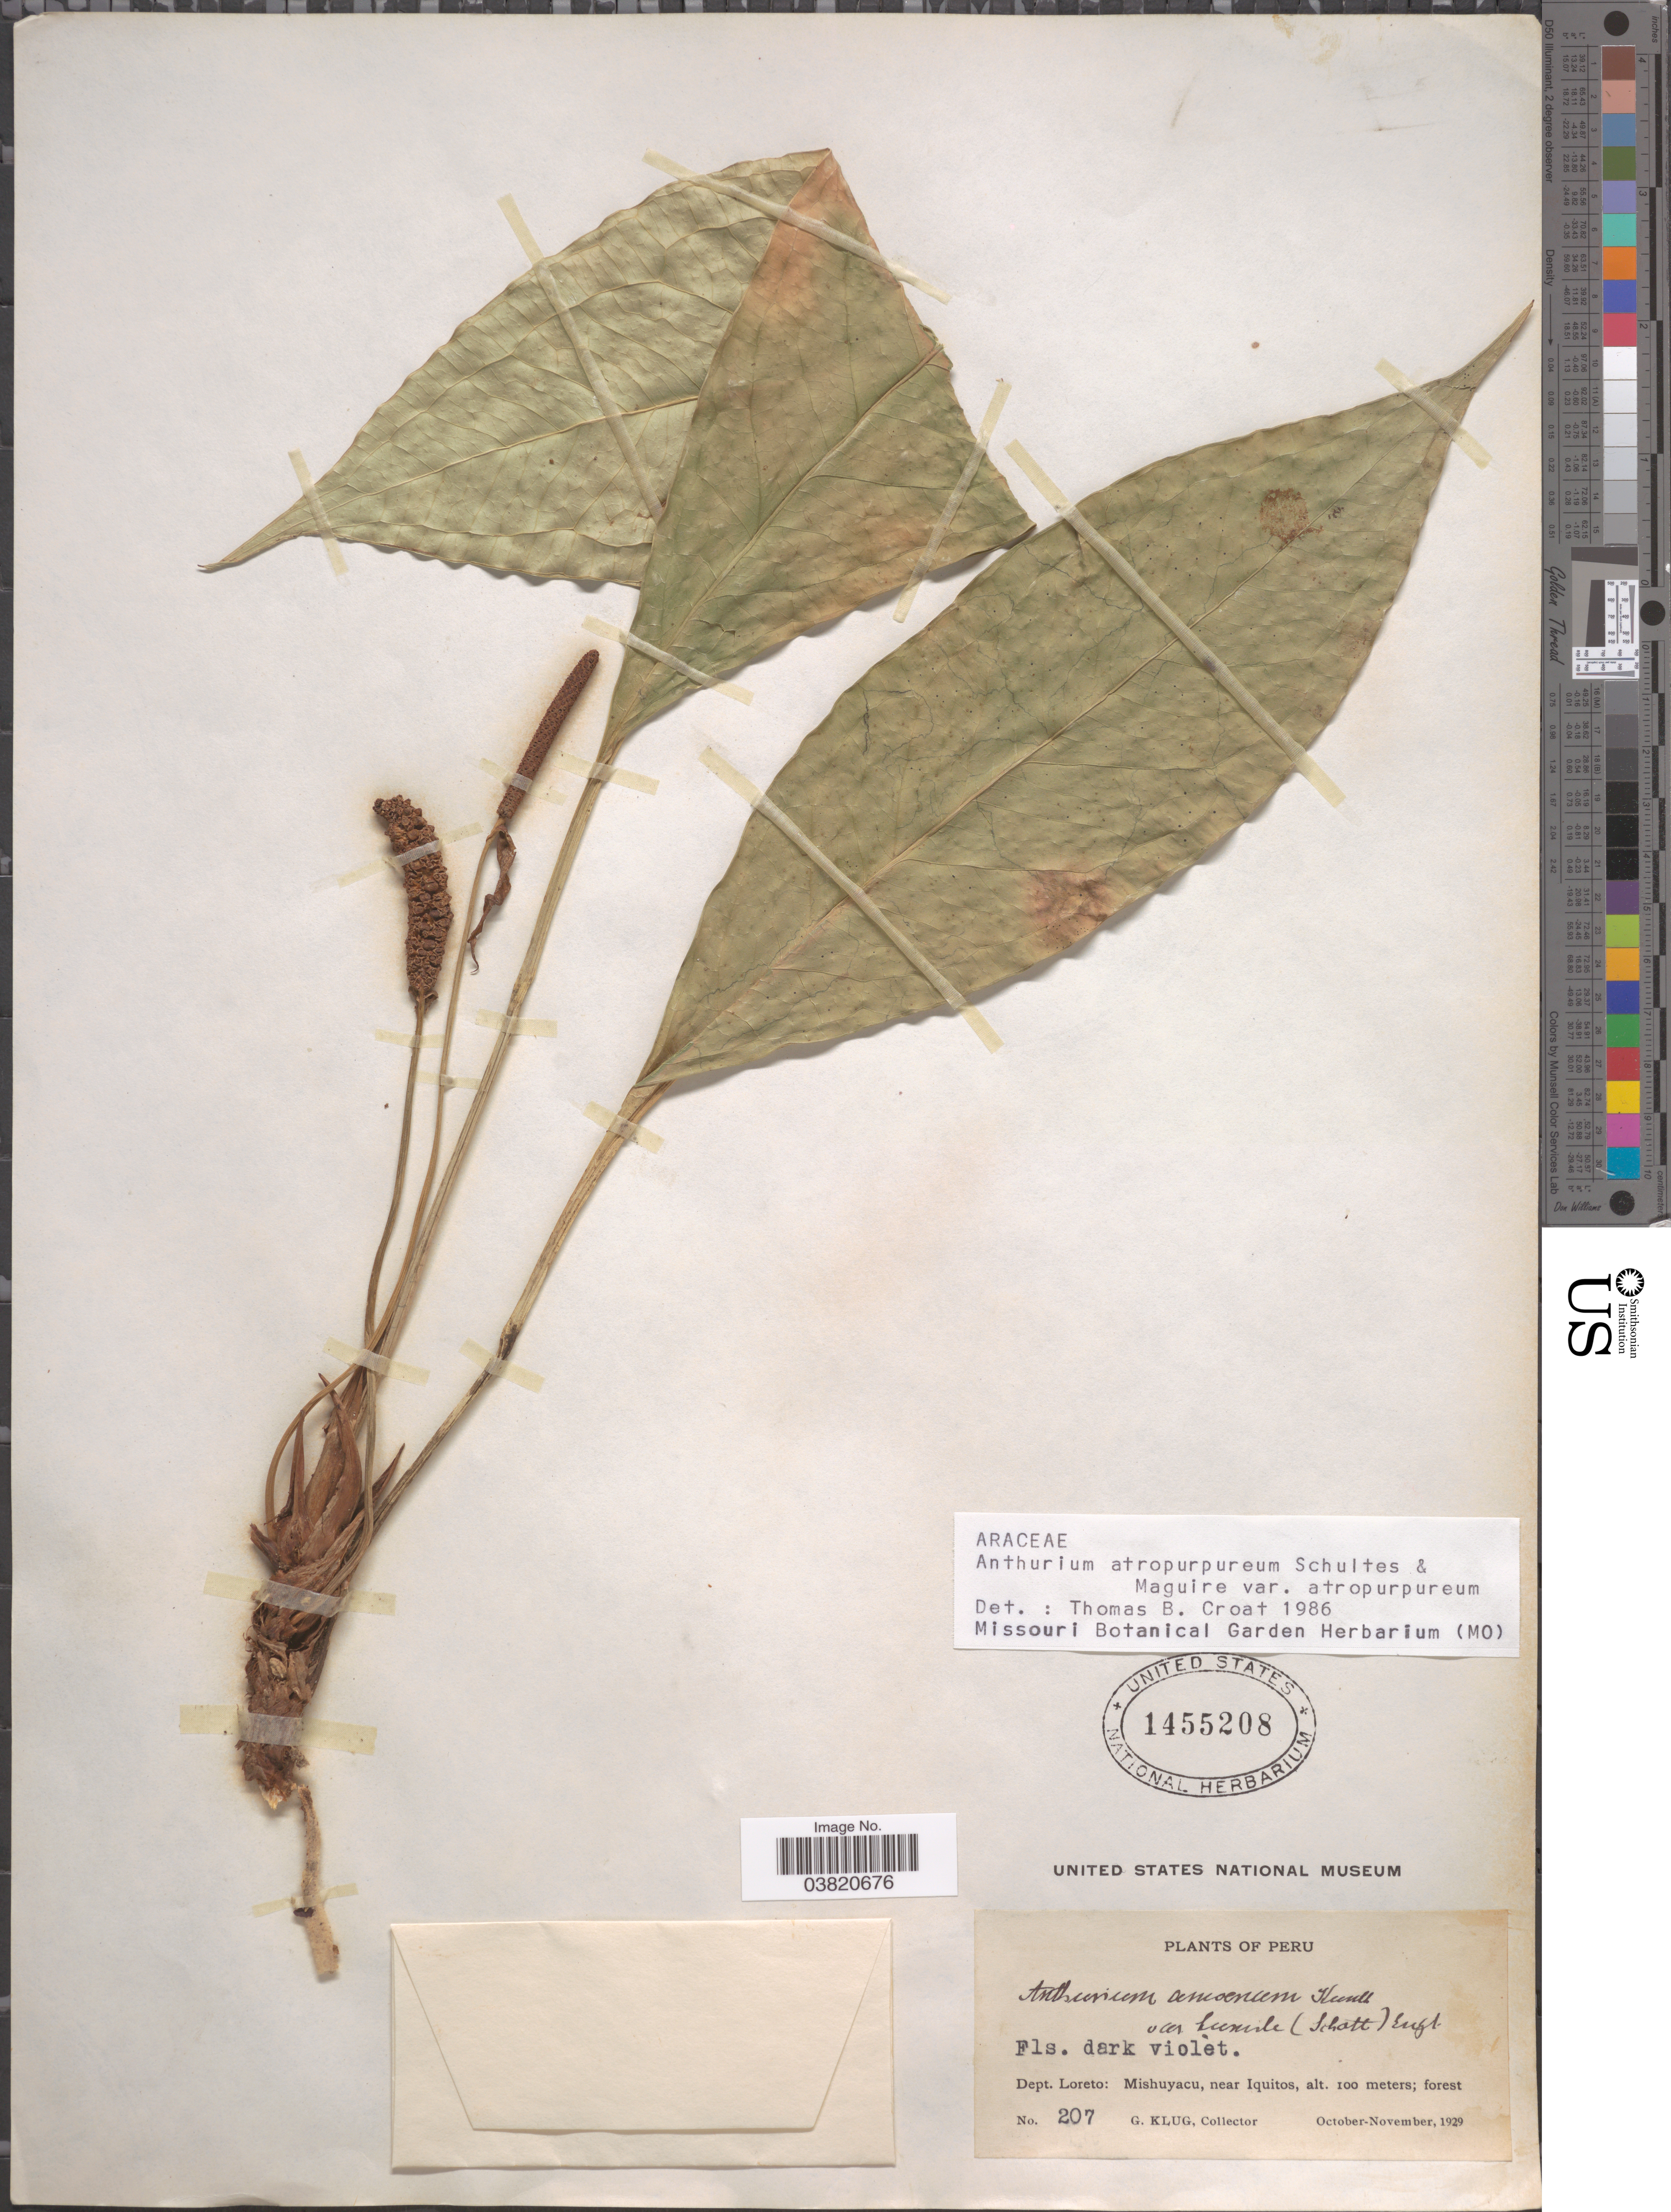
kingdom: Plantae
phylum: Tracheophyta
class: Liliopsida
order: Alismatales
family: Araceae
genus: Anthurium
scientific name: Anthurium atropurpureum var. atropurpureum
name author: R.E. Schult. & Maguire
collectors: G. Klug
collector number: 207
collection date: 1929-10/1929-11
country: Peru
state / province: Loreto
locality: Dept. Loreto: Mishuyacu, near Iquitos.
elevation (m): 100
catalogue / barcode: US 1455208